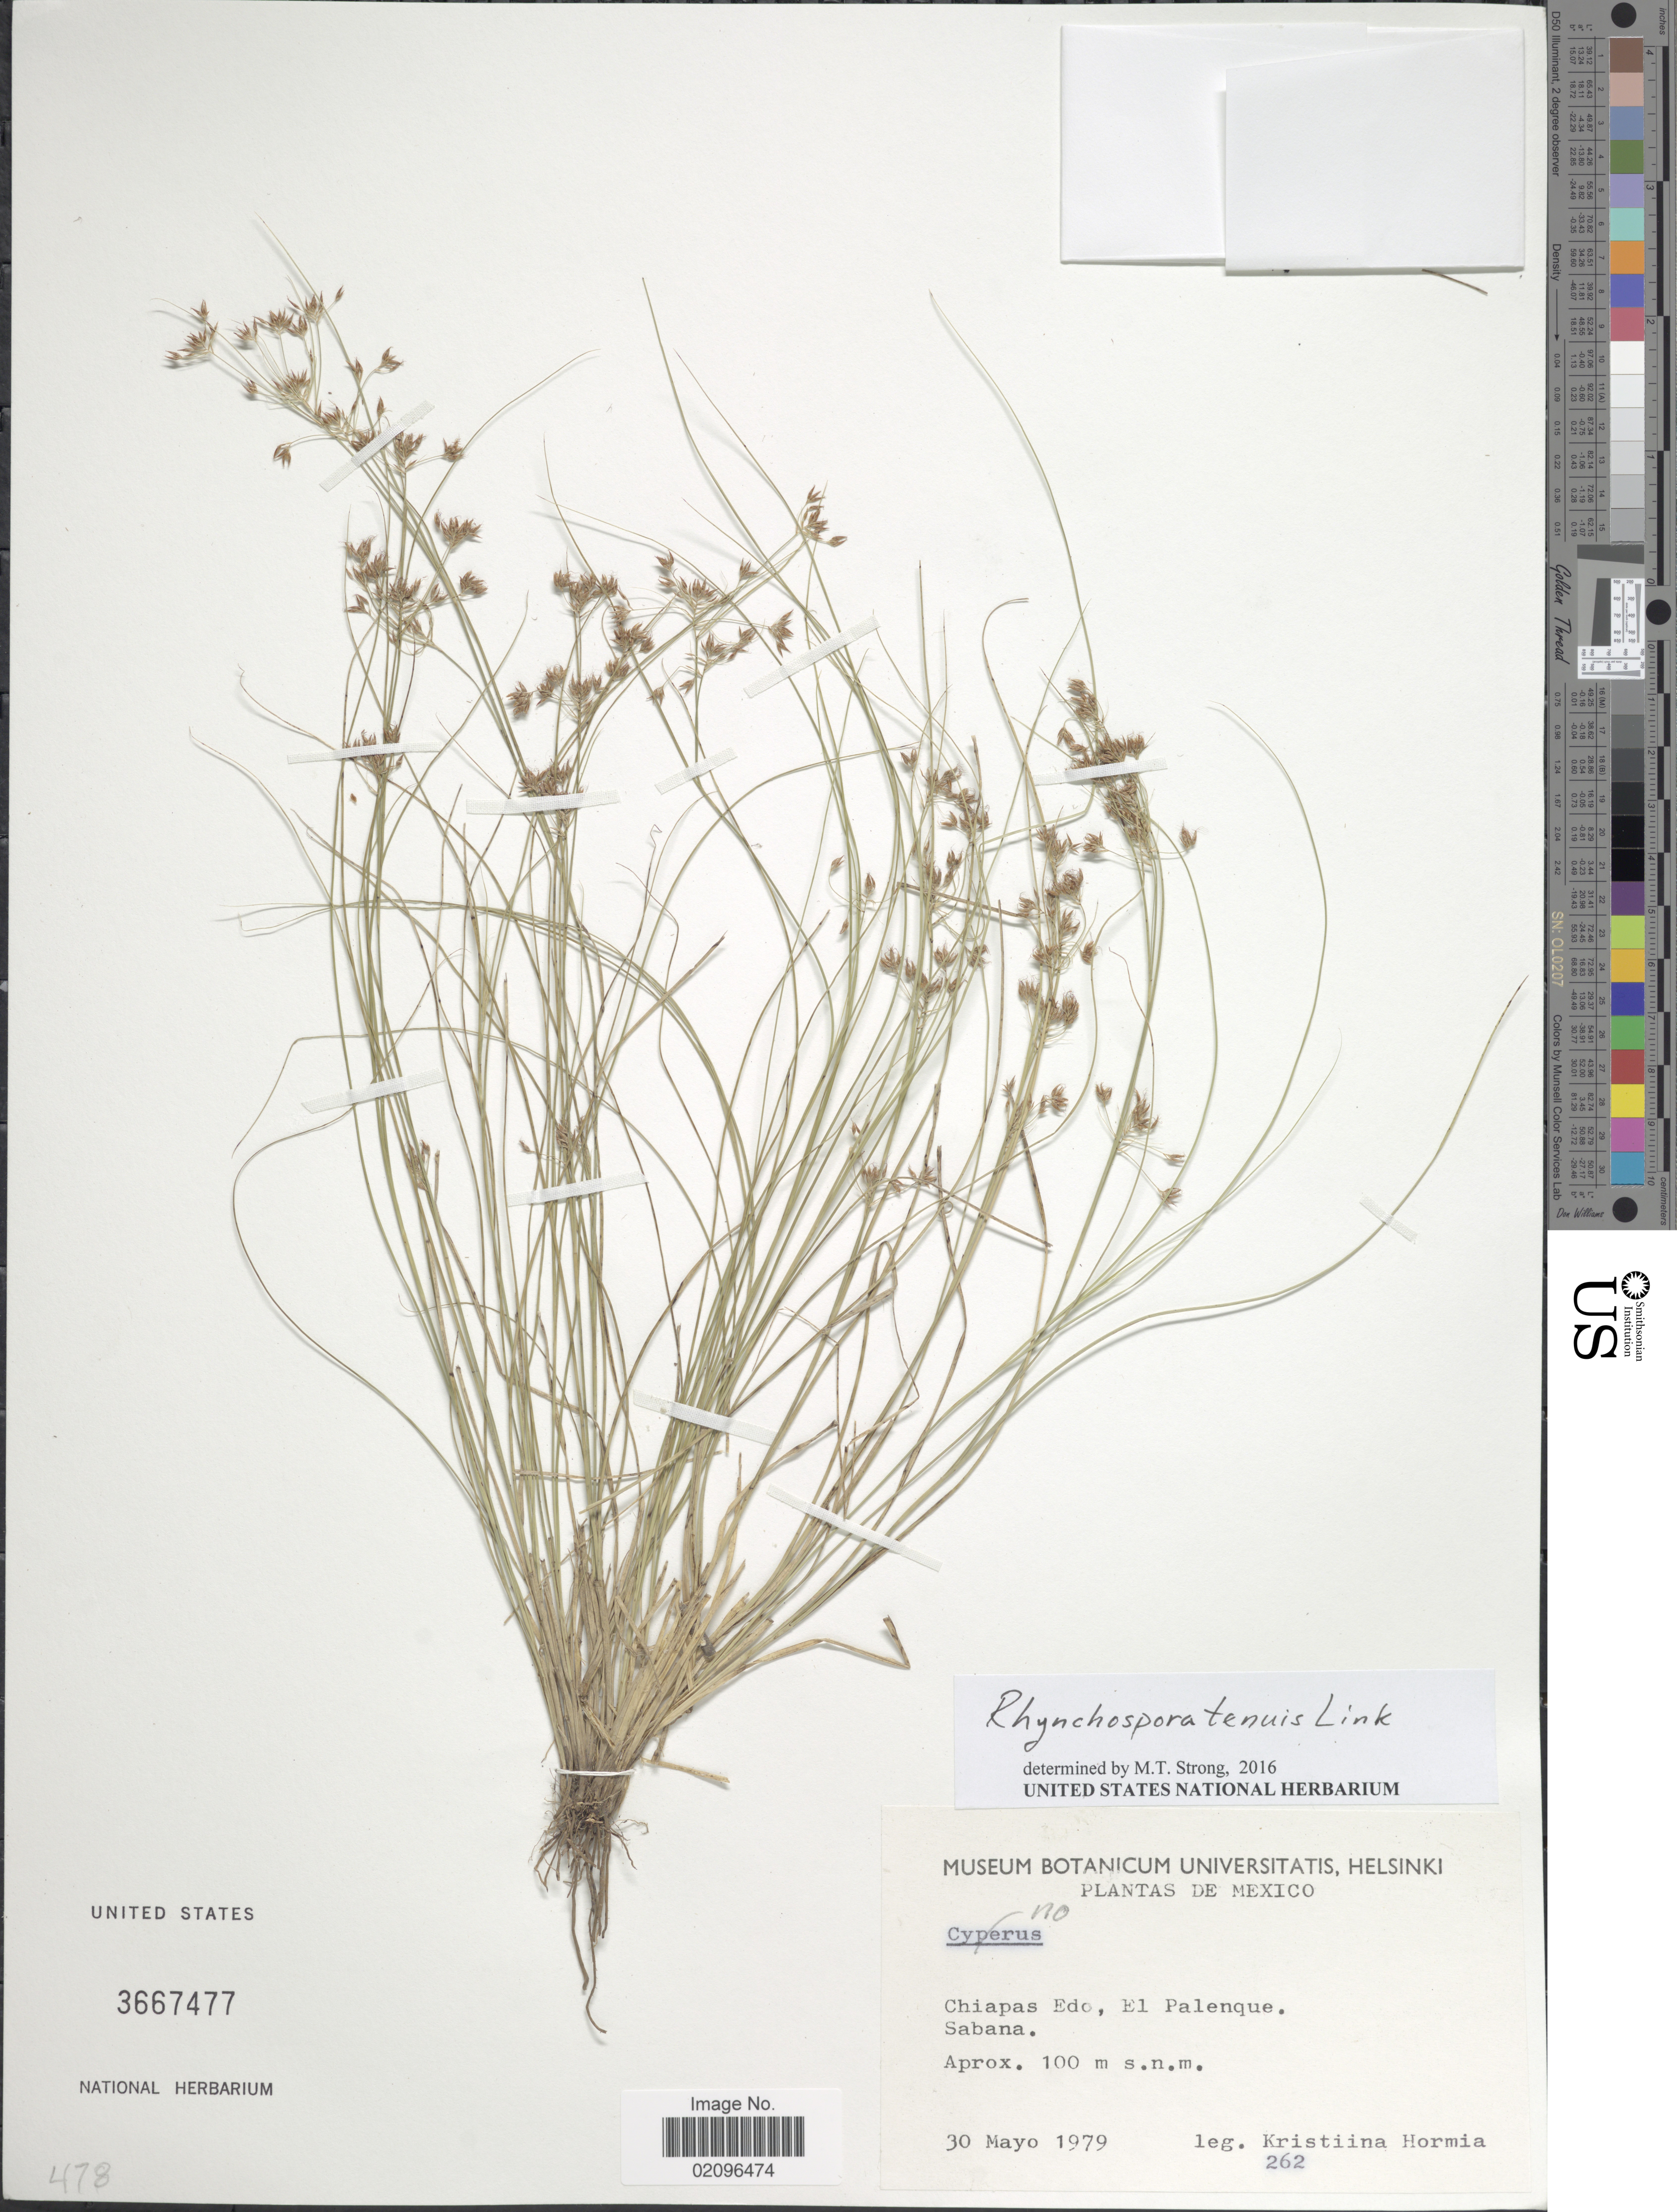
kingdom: Plantae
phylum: Tracheophyta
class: Liliopsida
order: Poales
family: Cyperaceae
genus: Rhynchospora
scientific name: Rhynchospora tenuis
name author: Link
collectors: K. Hormia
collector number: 262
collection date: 1979-05-30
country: Mexico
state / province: Chiapas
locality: Chiapas Edo. El Palenque. Sabana. Mexico.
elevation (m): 100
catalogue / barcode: US 3667477